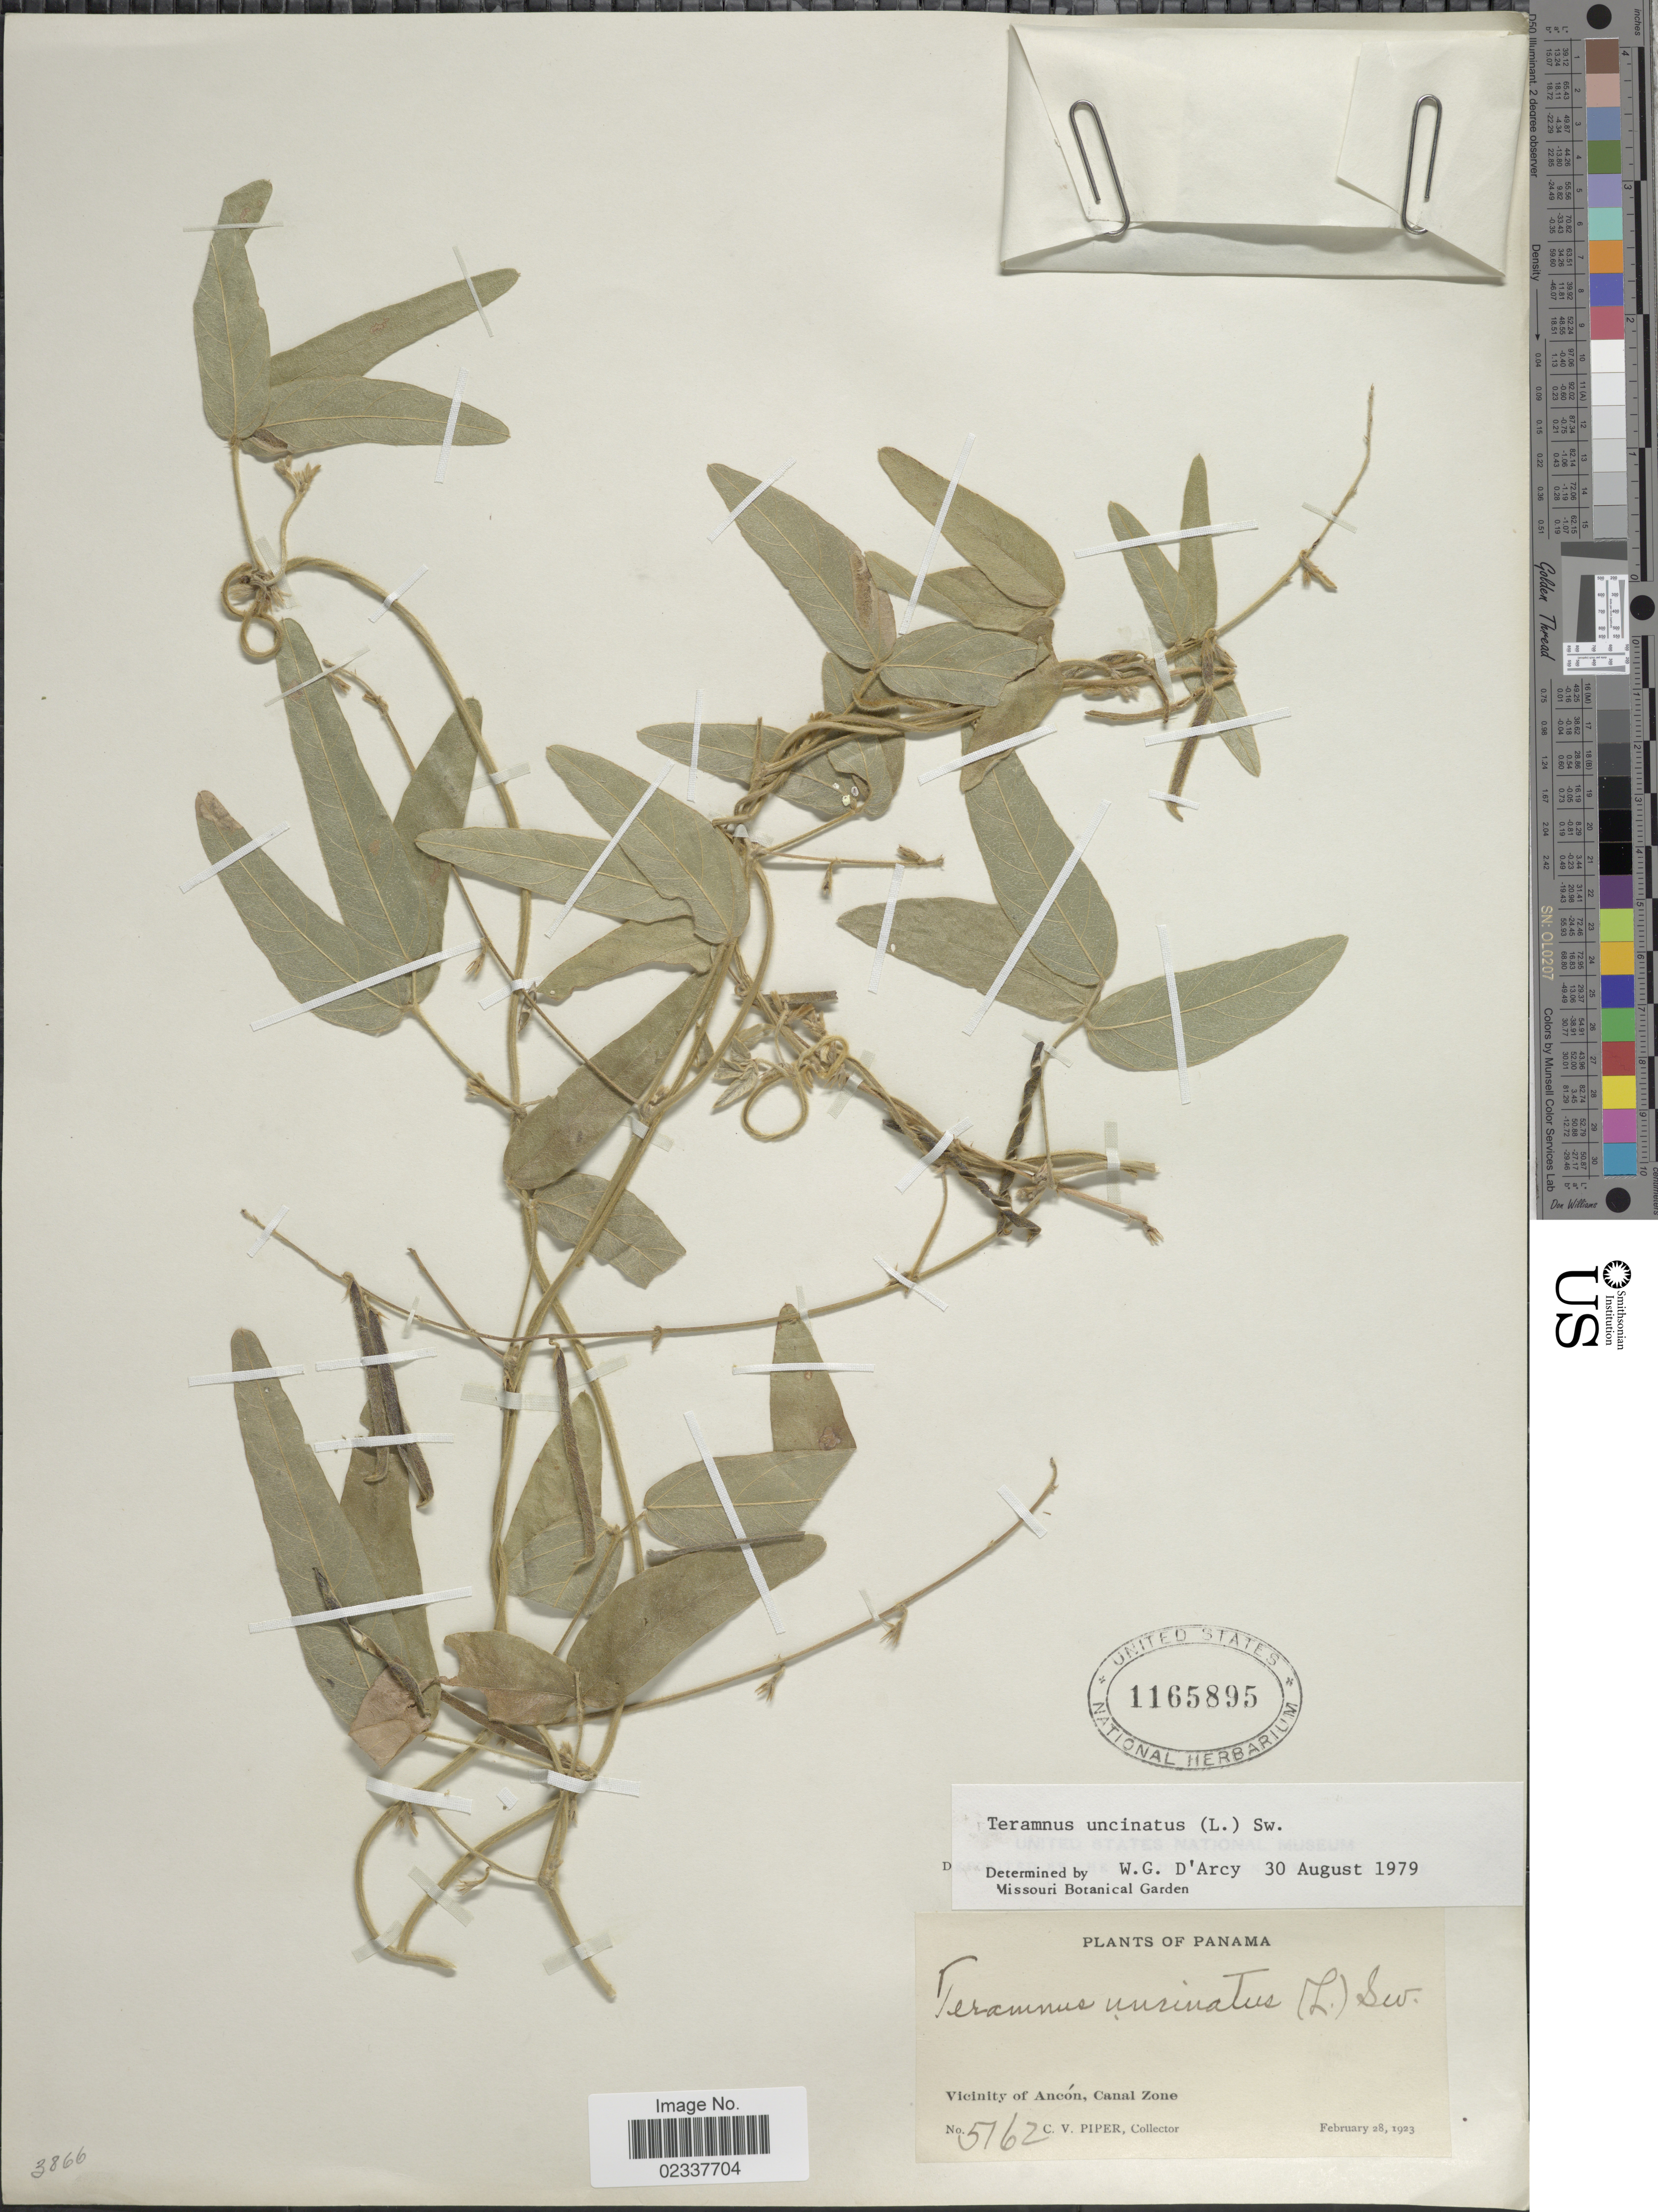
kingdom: Plantae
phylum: Tracheophyta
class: Magnoliopsida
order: Fabales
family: Fabaceae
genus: Teramnus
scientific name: Teramnus uncinatus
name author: (L.) Sw.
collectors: C. V. Piper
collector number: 5162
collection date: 1923-02-28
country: Panama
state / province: Colón / Panamá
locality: Vicinity of Ancon, Canal Zone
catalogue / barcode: US 1165895